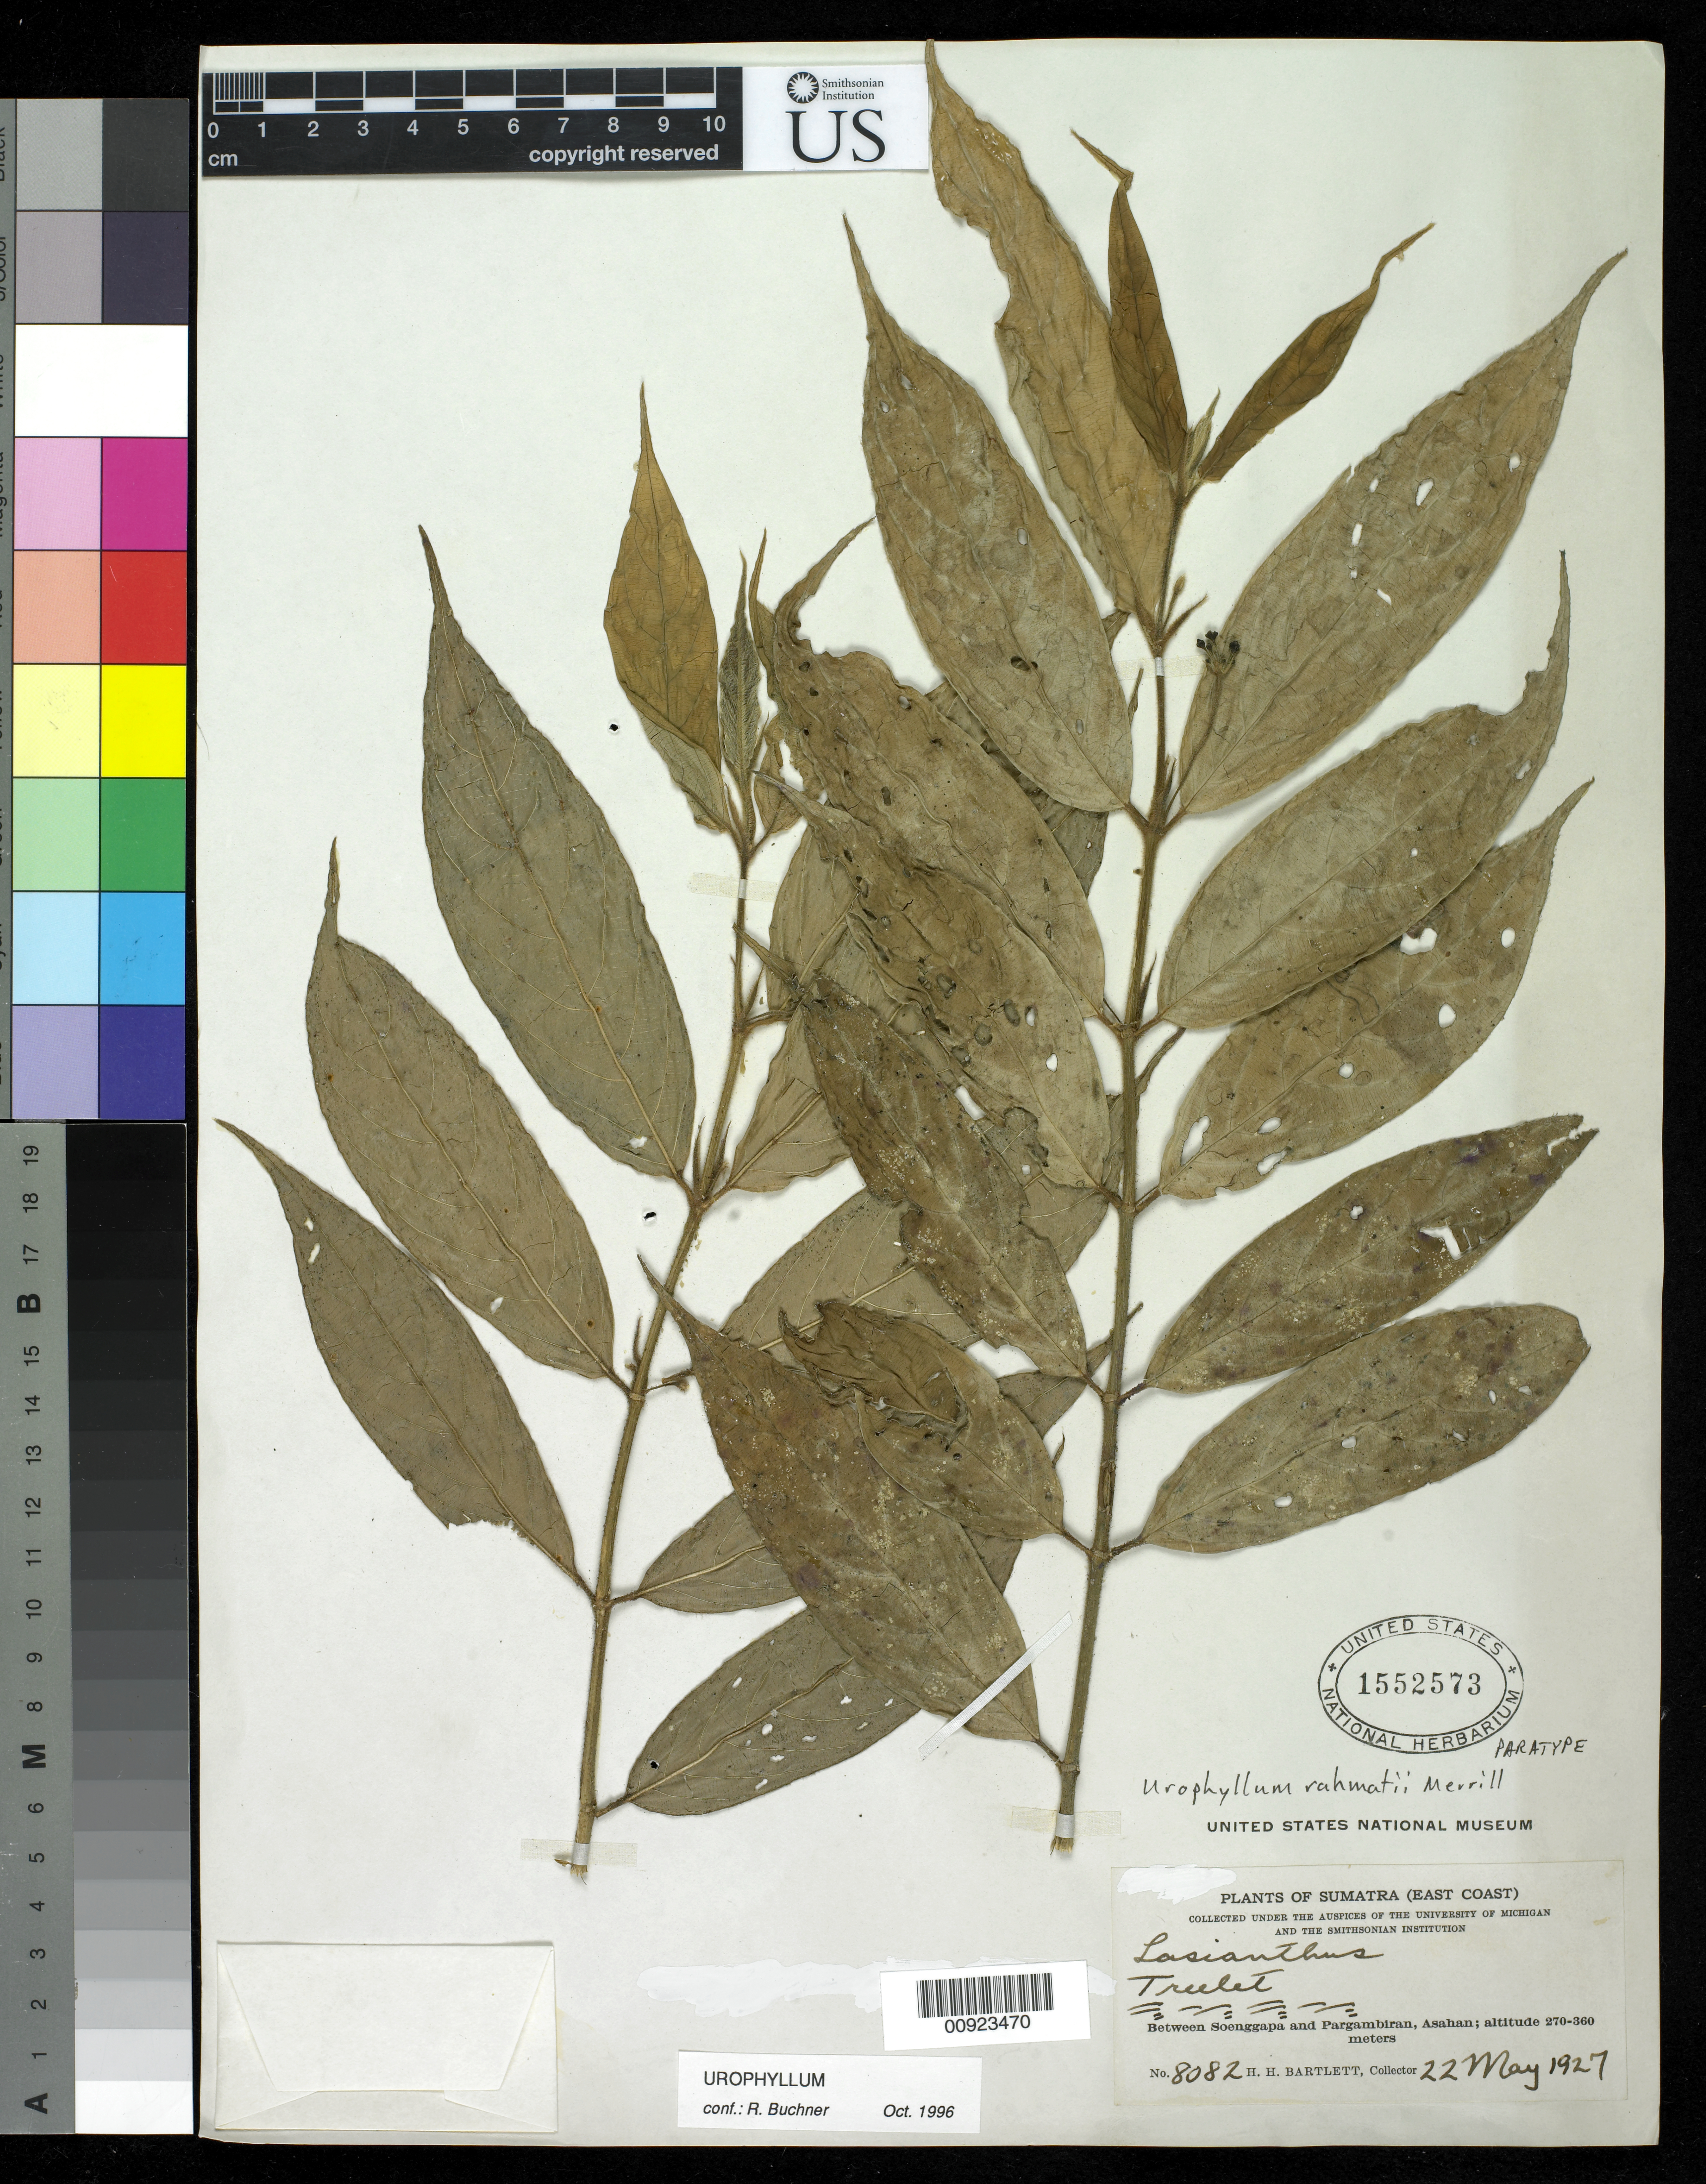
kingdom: Plantae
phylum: Tracheophyta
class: Magnoliopsida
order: Gentianales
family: Rubiaceae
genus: Urophyllum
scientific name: Urophyllum rahmatii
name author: Merr.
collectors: H. H. Bartlett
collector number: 8082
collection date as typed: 22 May 1927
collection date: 1927-05-22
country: Indonesia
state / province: Sumatra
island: Sumatra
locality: Between Soenggapa and Parambiran, Asahan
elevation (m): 270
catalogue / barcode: US 1552573